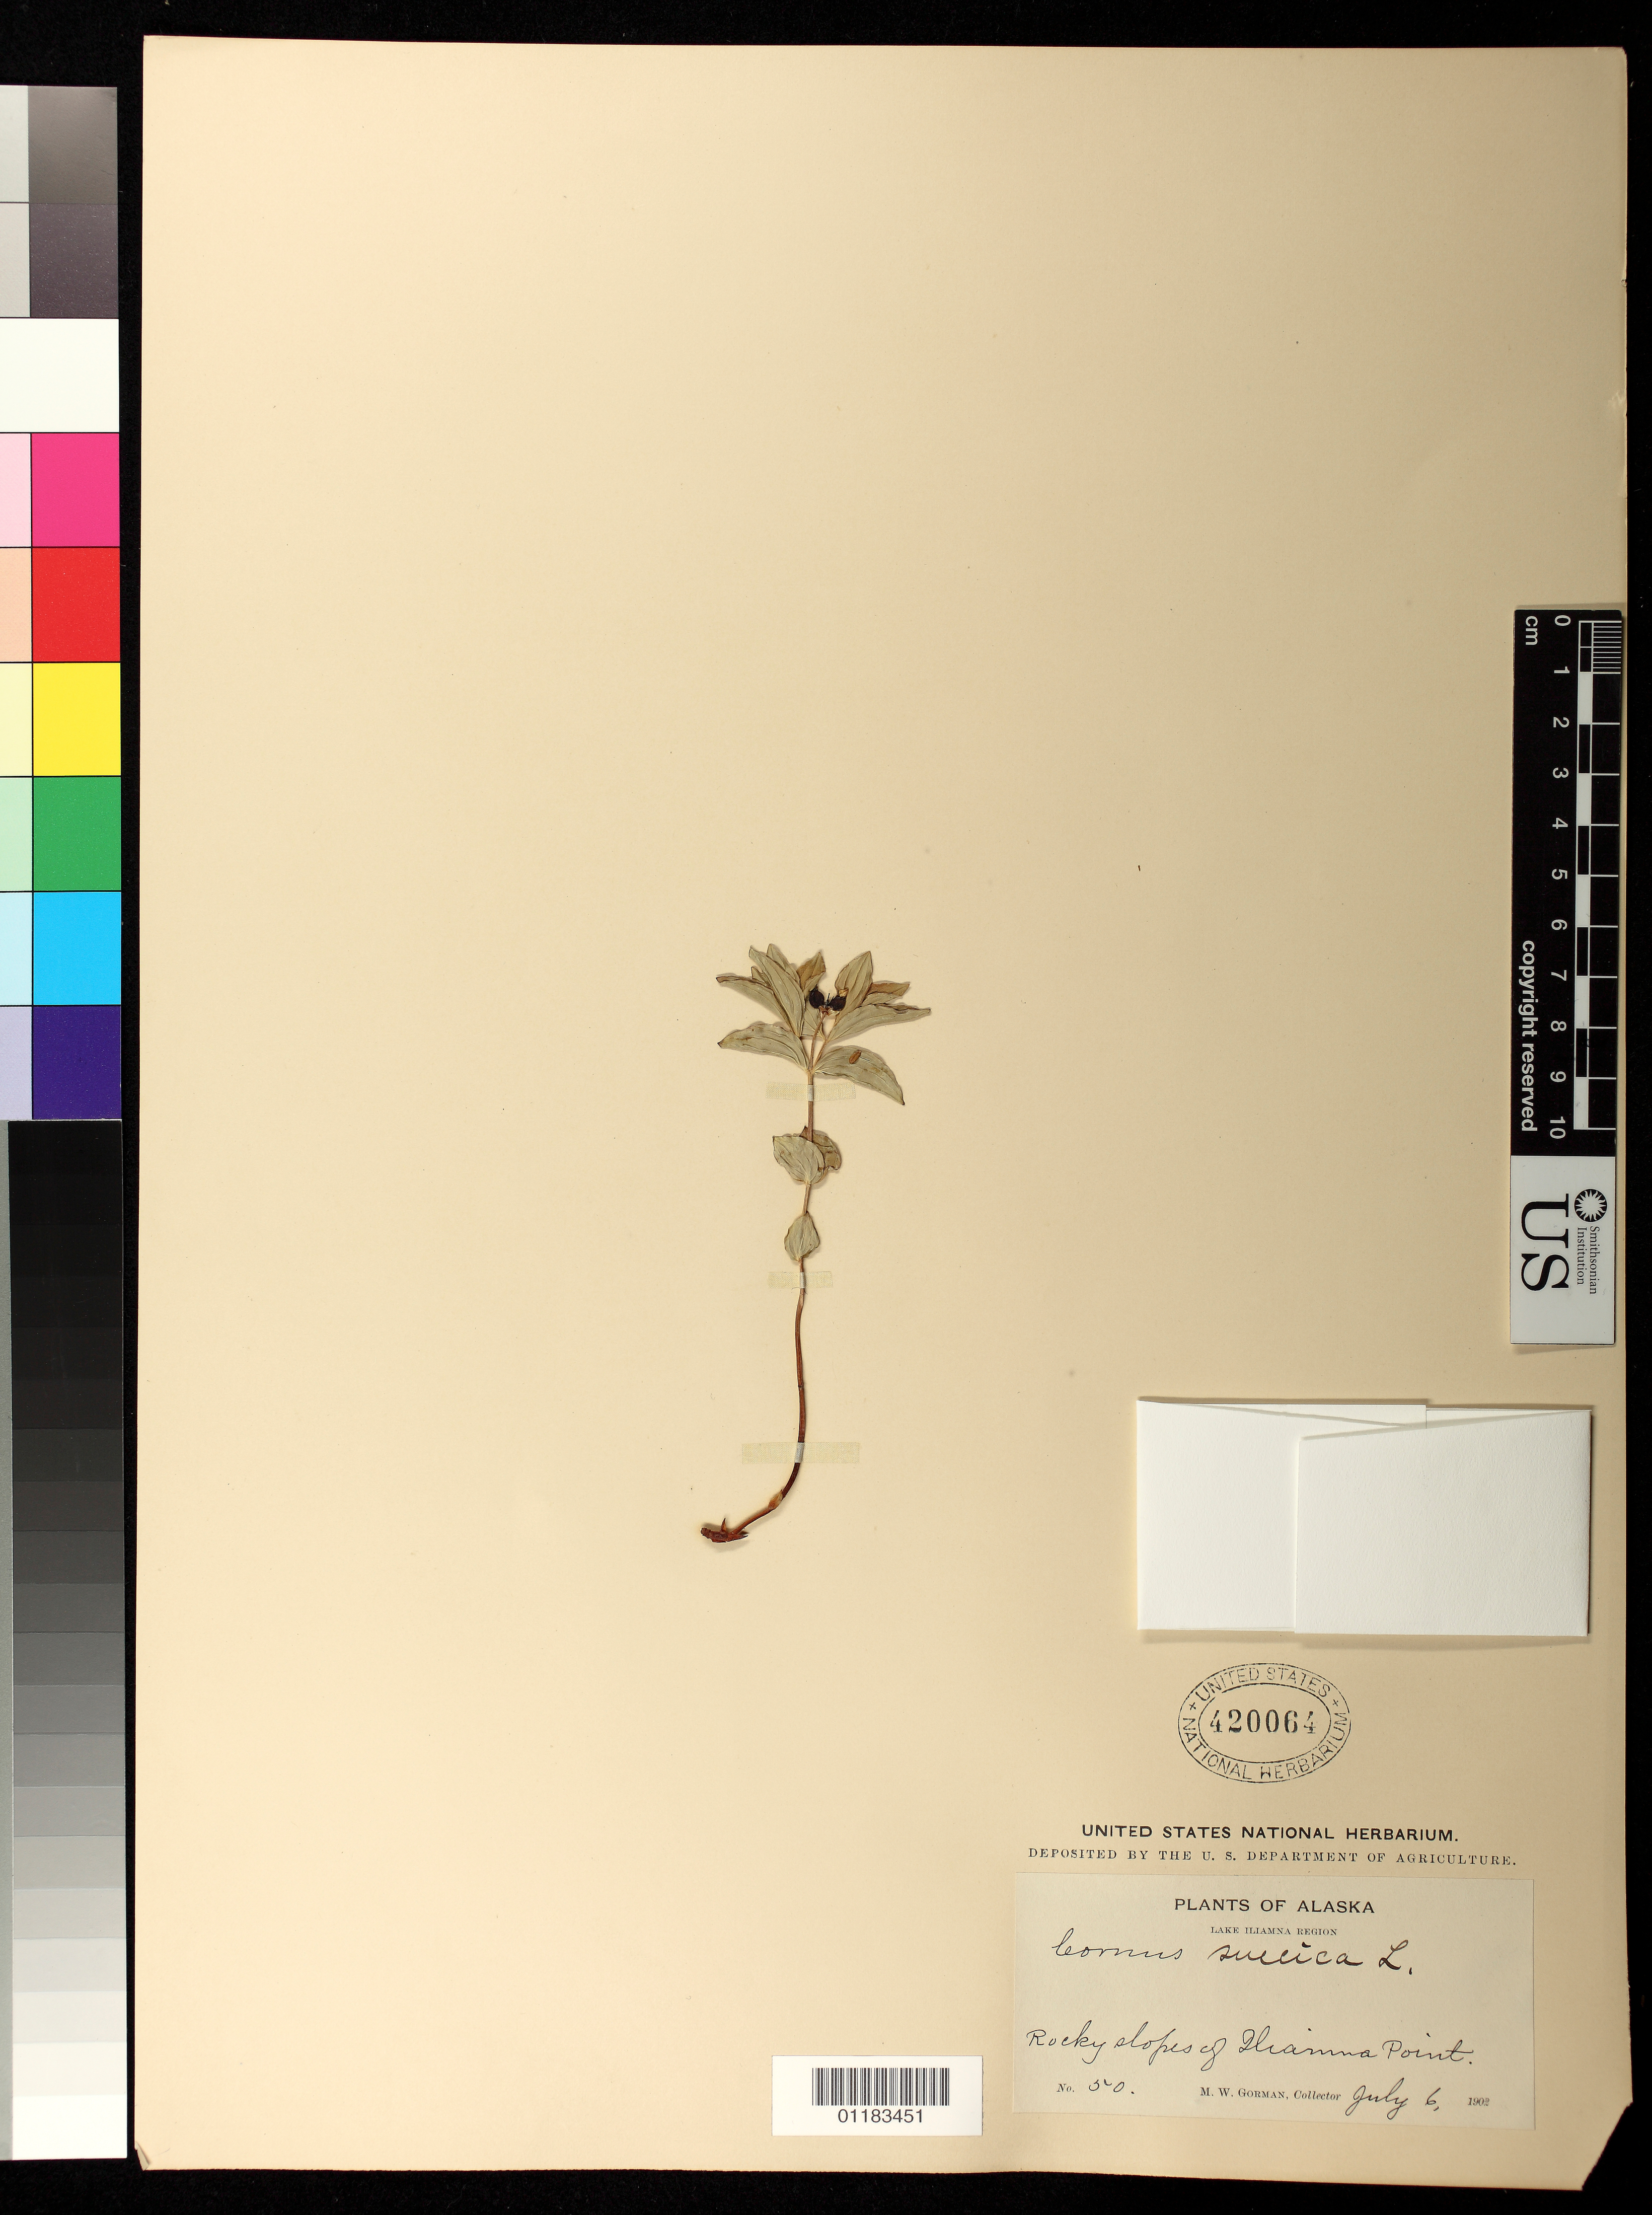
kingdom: Plantae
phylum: Tracheophyta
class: Magnoliopsida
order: Cornales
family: Cornaceae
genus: Cornus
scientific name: Cornus suecica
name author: L.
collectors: M. W. Gorman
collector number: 50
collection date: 1902-07-06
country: United States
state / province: Alaska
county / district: Lake and Peninsula Borough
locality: Lake Iliamna Region. Rocky slopes of Iliamna Point.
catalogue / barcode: US 420064